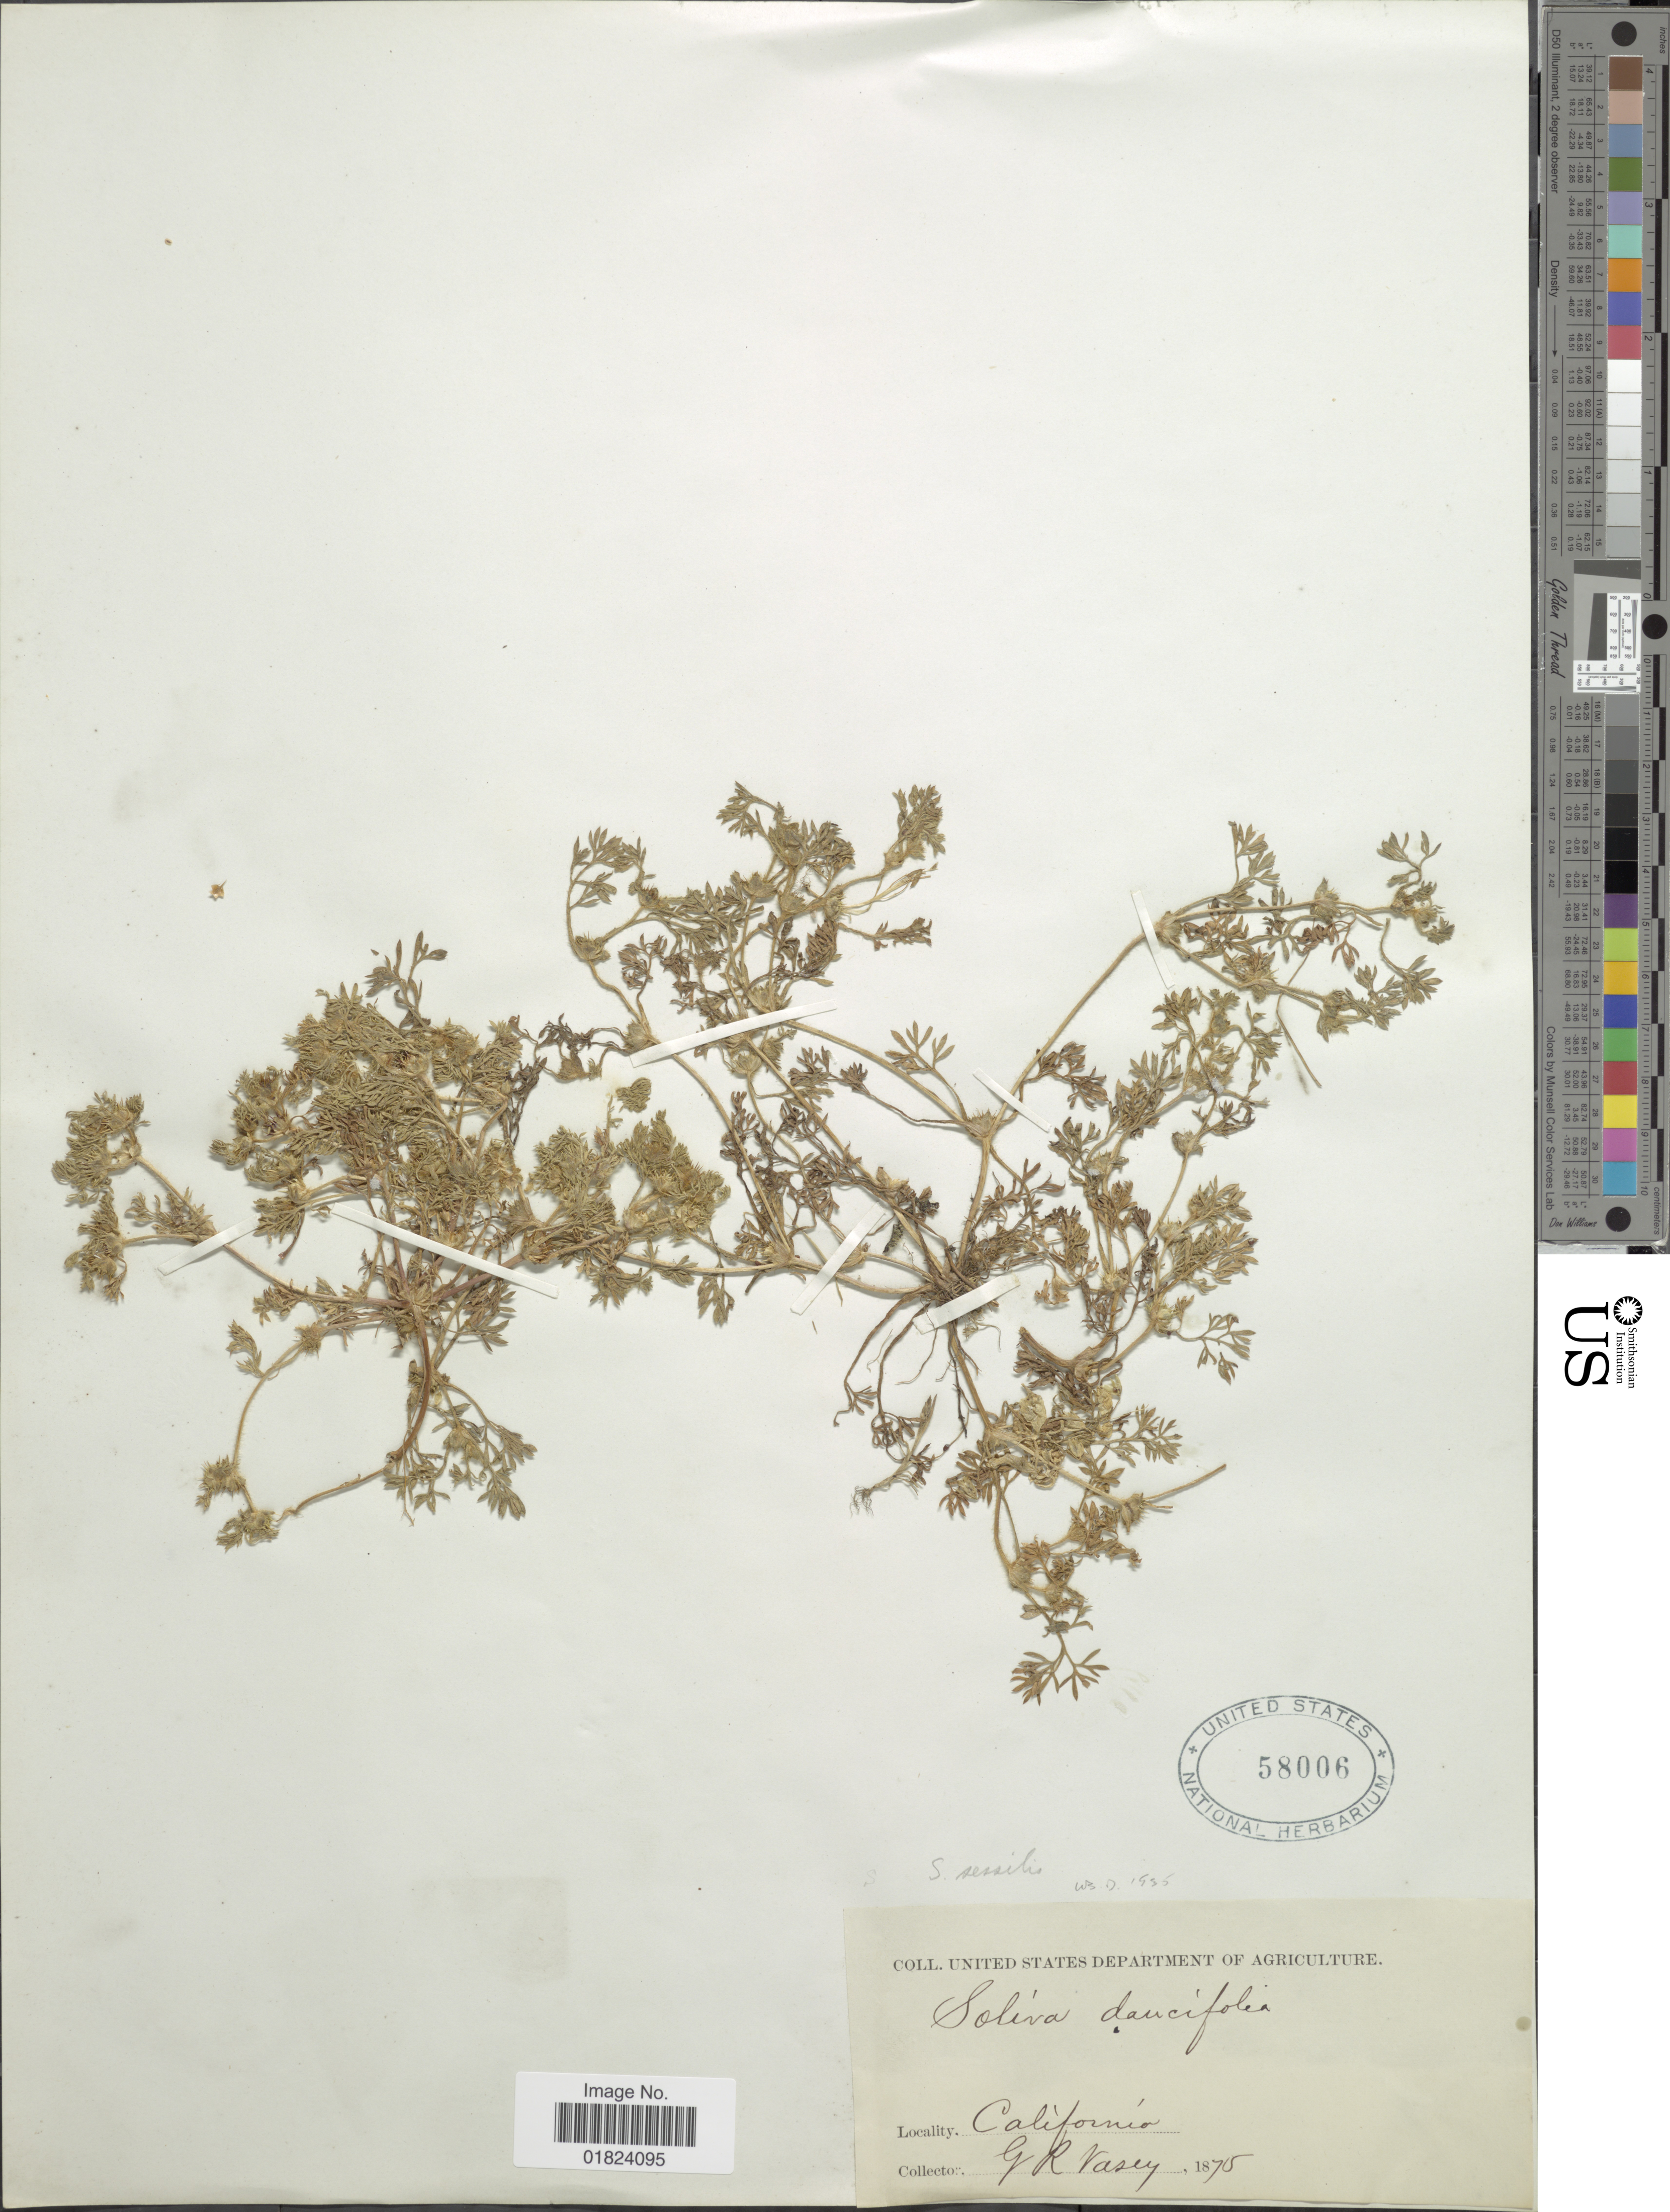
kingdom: Plantae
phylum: Tracheophyta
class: Magnoliopsida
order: Asterales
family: Asteraceae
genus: Soliva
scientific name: Soliva sessilis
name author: Ruiz & Pav.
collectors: G. R. Vasey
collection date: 1875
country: United States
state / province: California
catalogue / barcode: US 58006